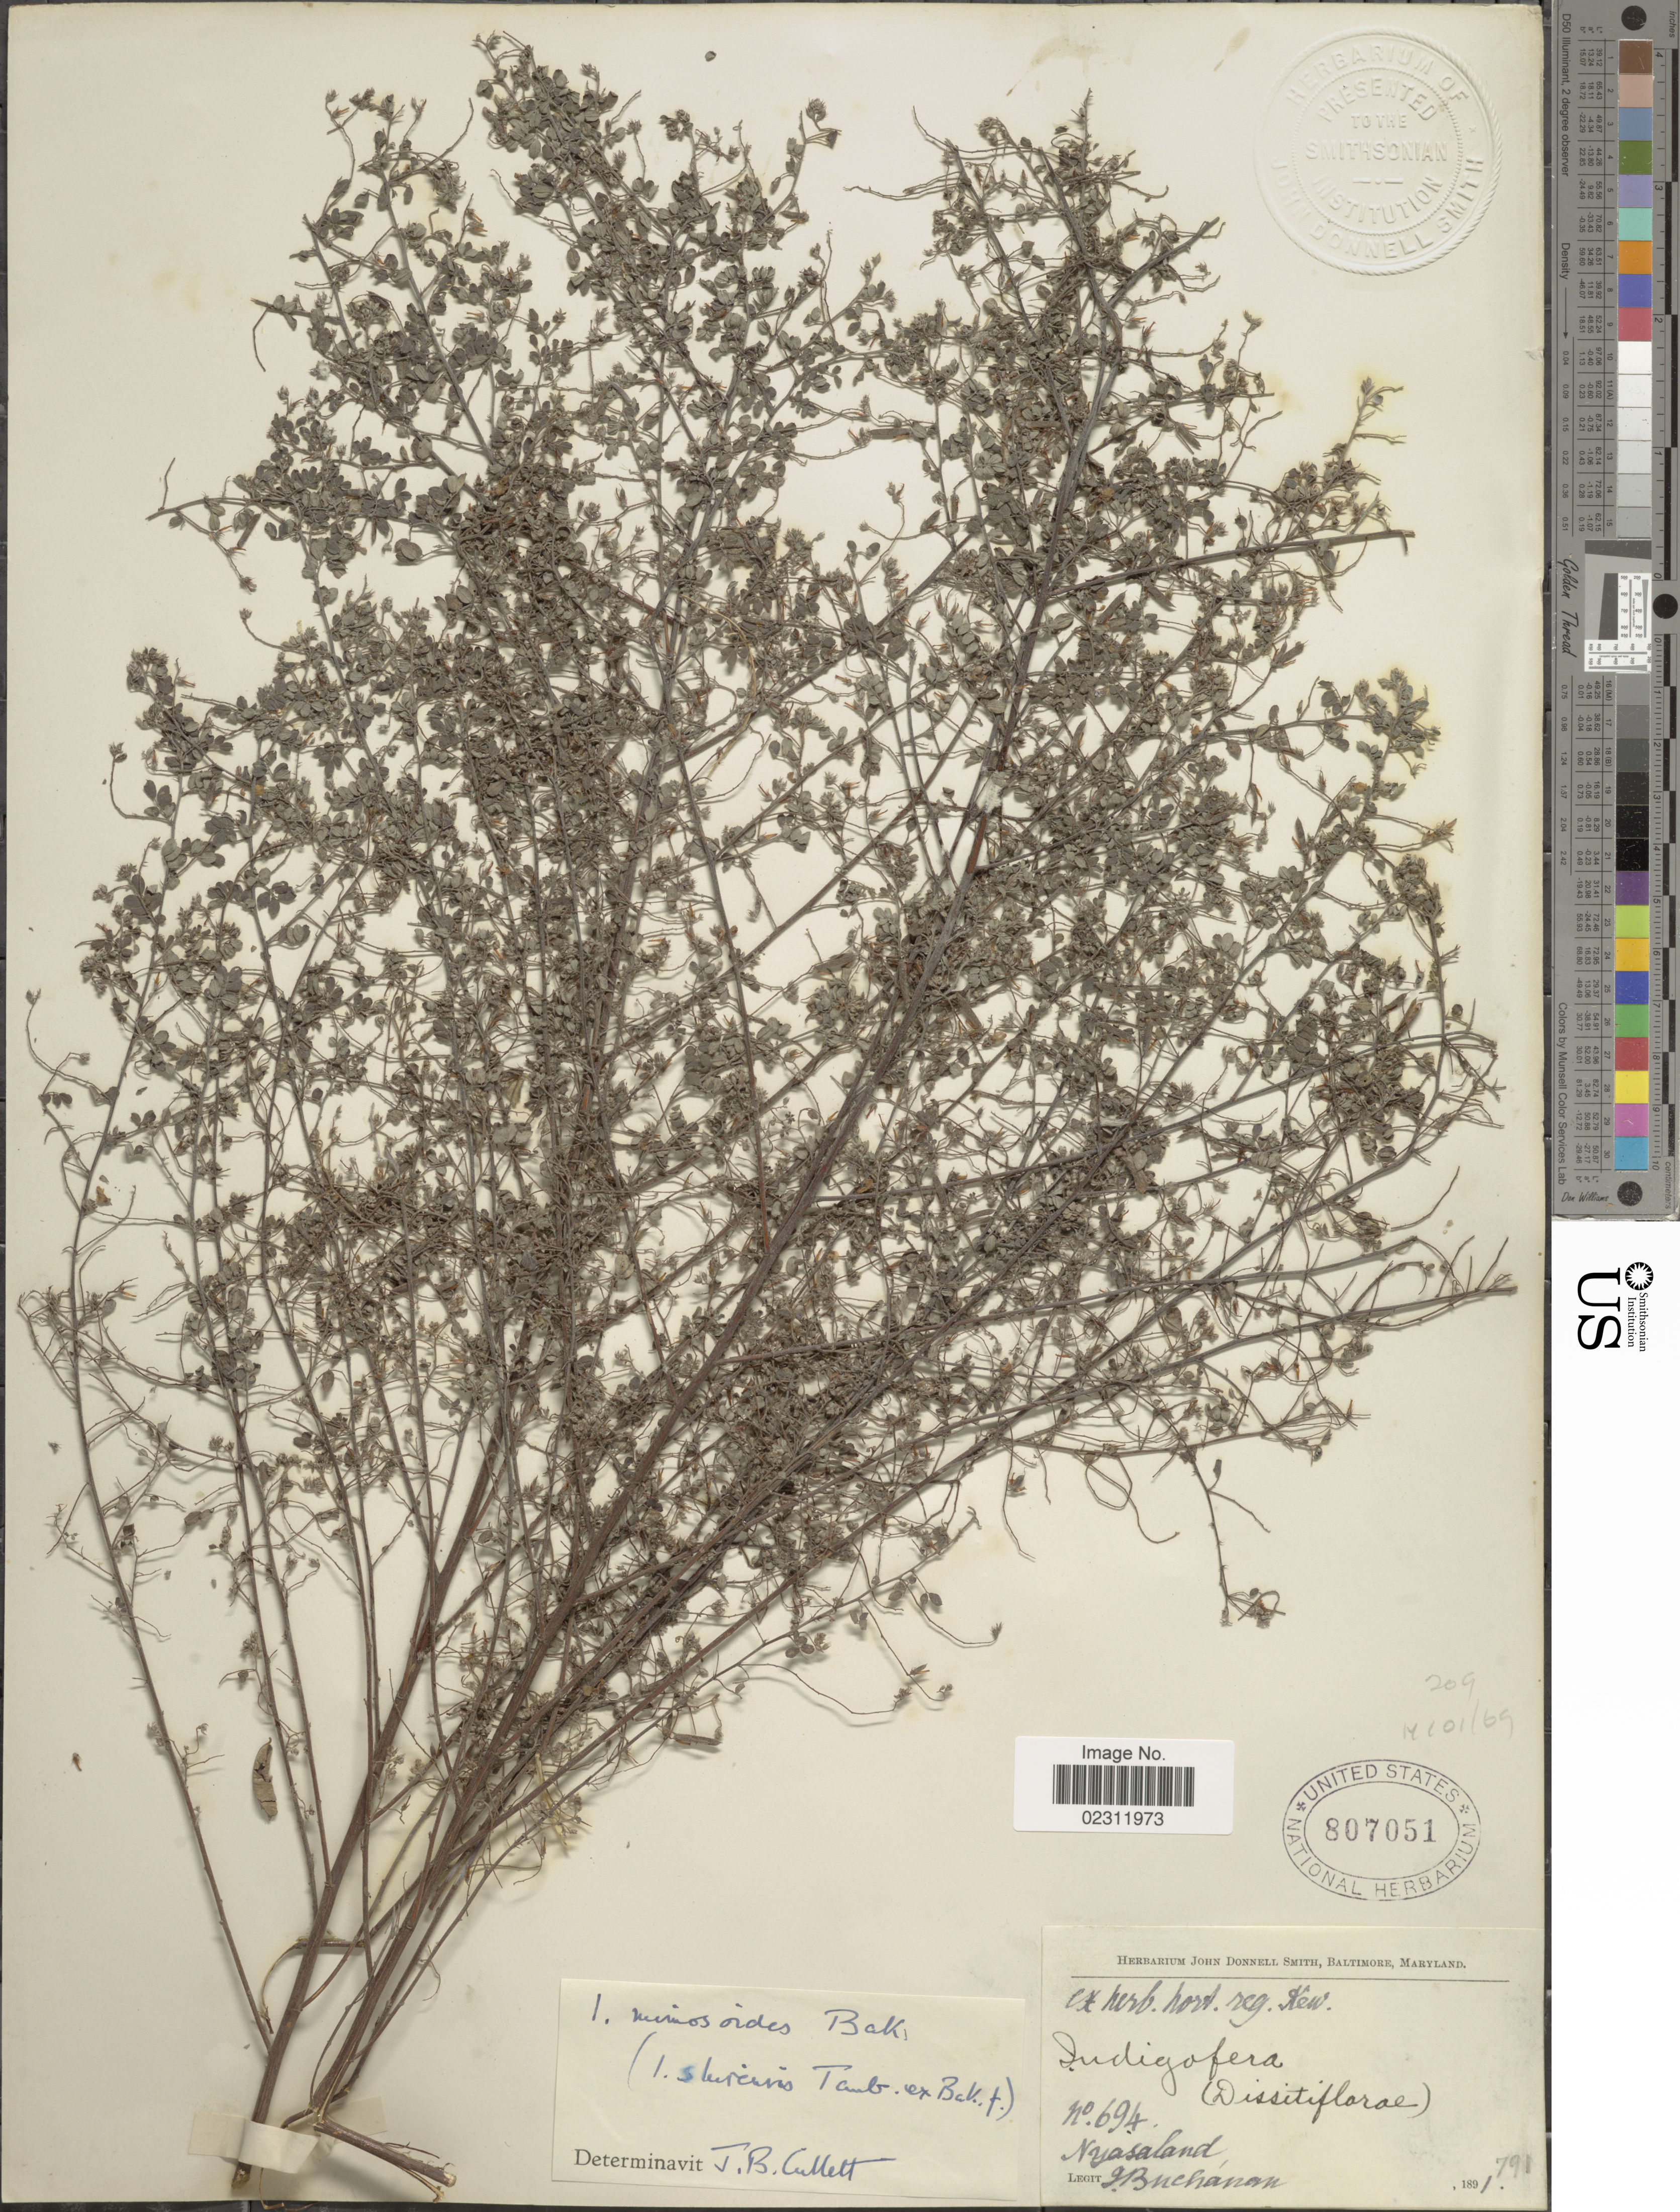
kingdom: Plantae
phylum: Tracheophyta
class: Magnoliopsida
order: Fabales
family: Fabaceae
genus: Indigofera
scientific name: Indigofera mimosoides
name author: Baker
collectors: J. Buchanan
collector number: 694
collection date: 1891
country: Malawi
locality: Nyasaland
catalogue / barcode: US 807051